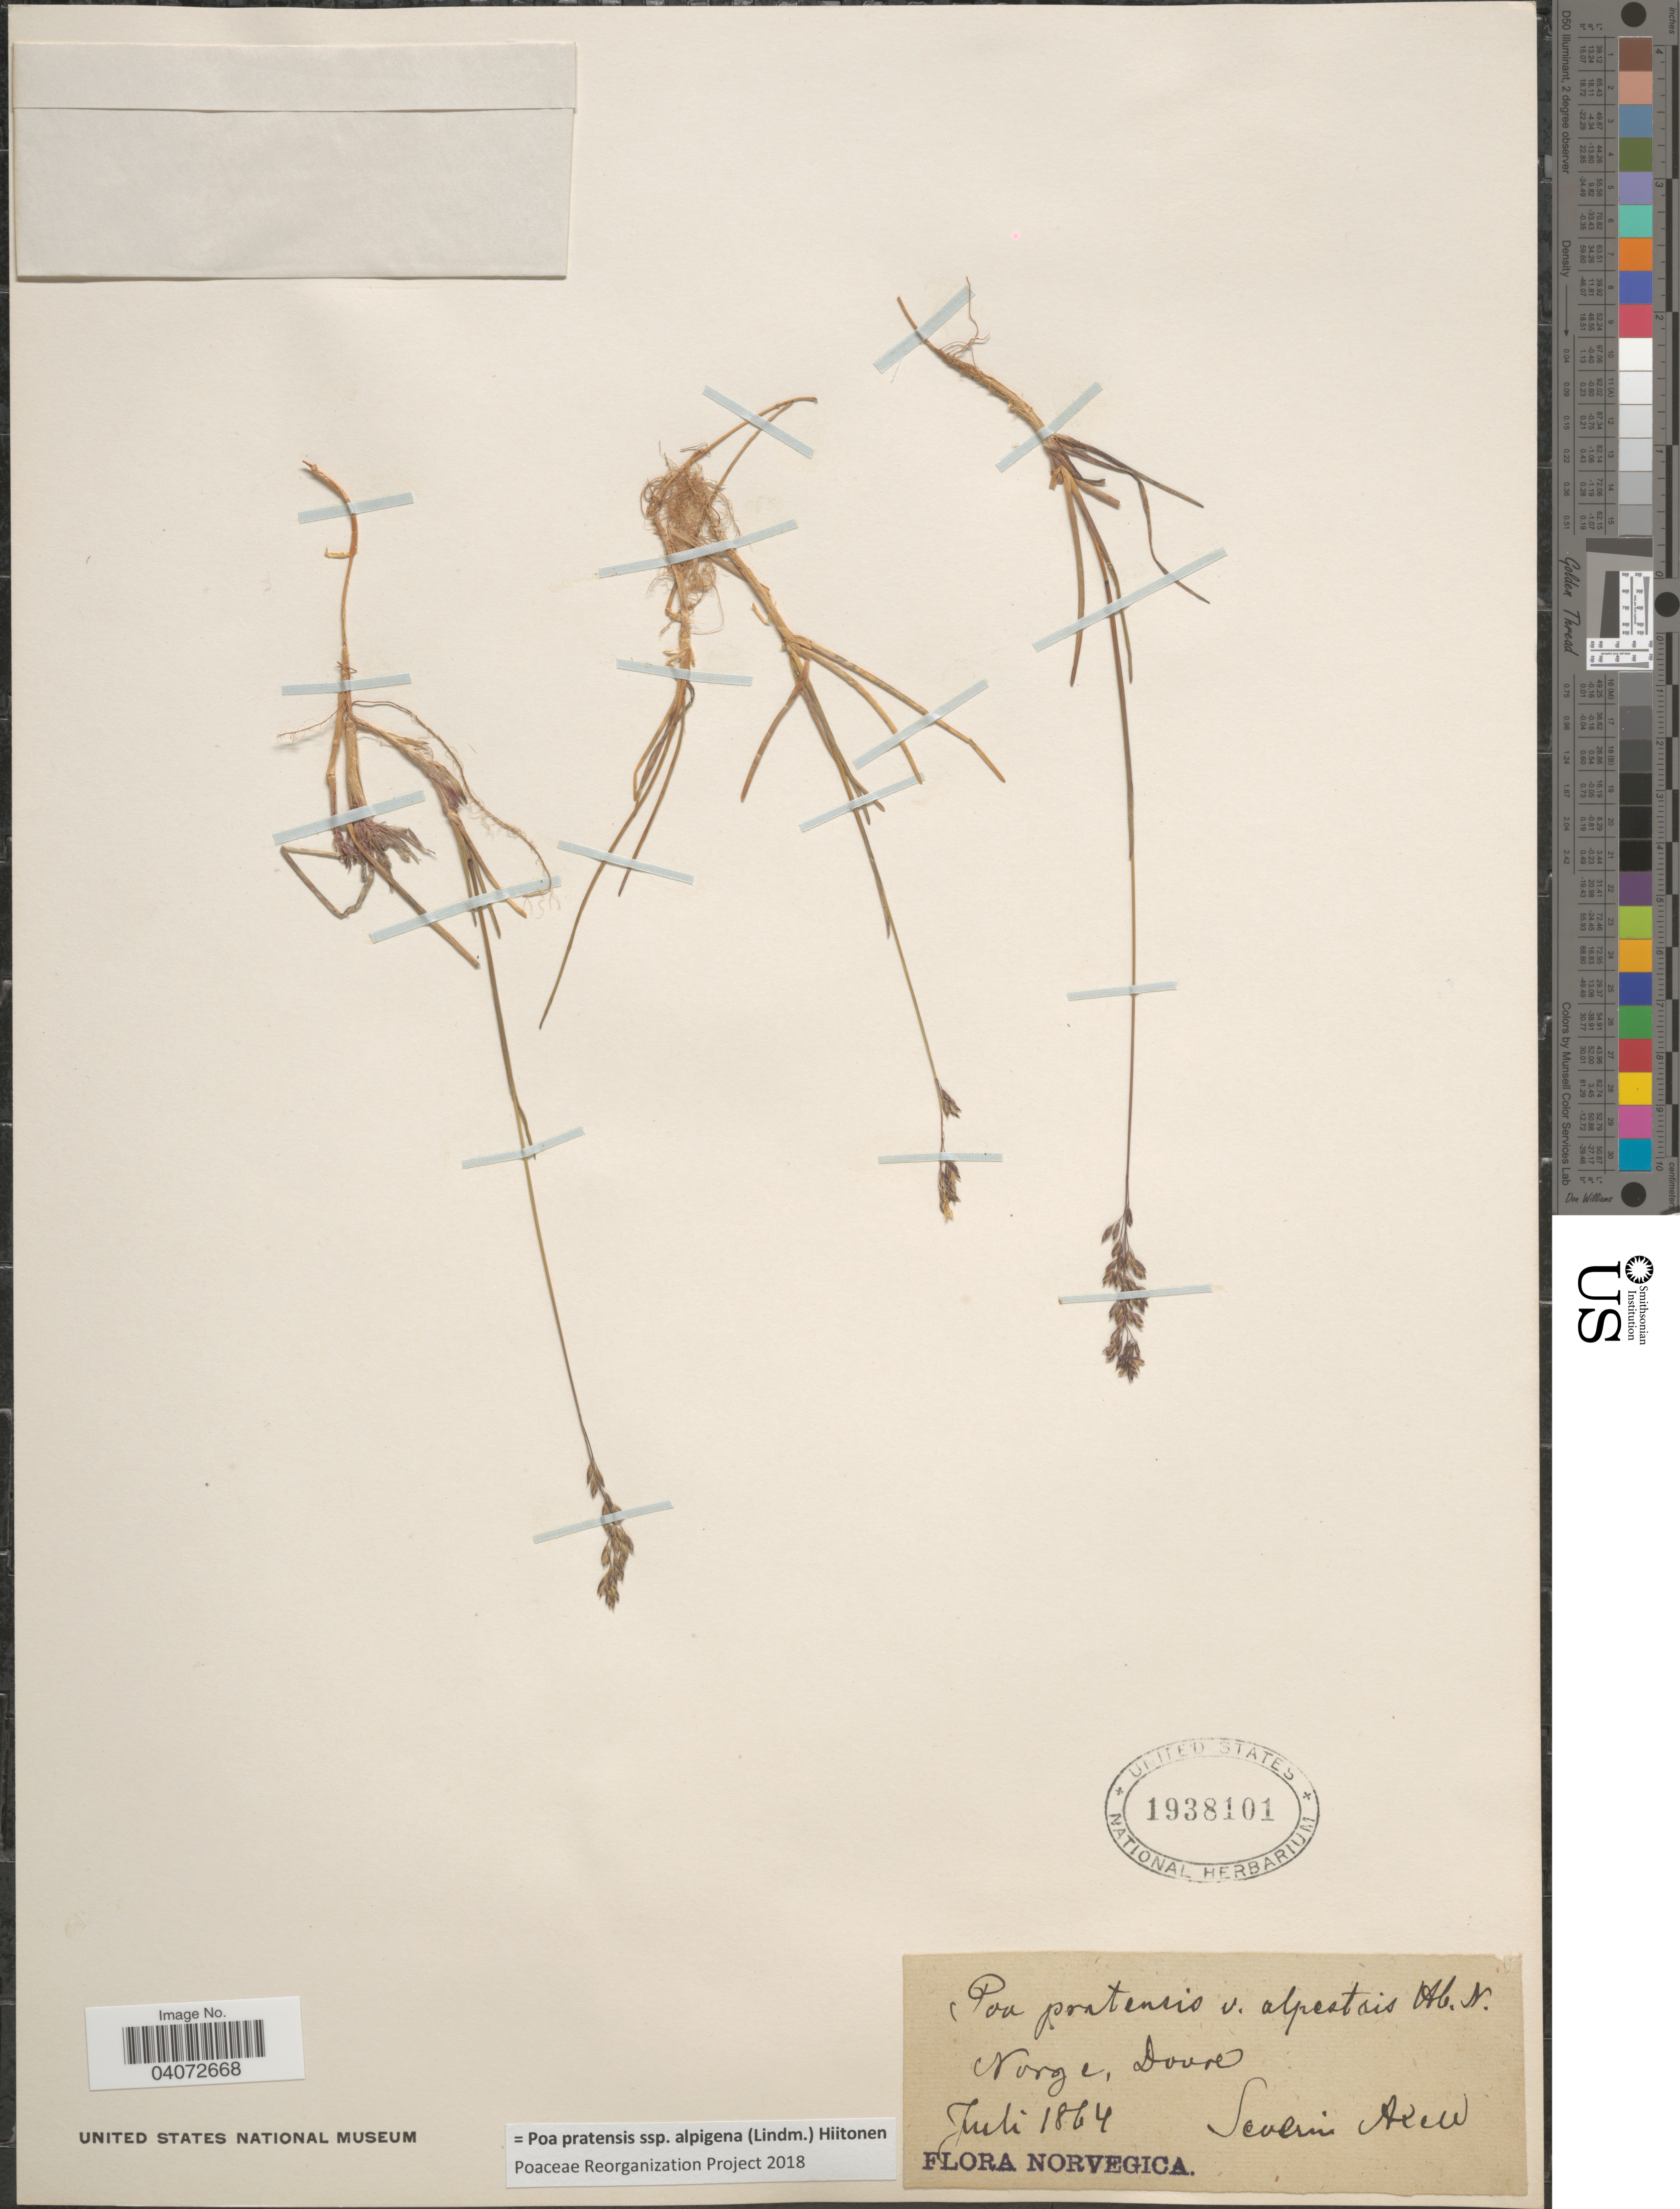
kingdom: Plantae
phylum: Tracheophyta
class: Liliopsida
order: Poales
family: Poaceae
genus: Poa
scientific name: Poa pratensis subsp. alpigena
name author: (Lindm.) Hiitonen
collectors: S. Axell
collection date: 1864-07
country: Norway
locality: Norge, Dovre.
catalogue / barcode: US 1938101